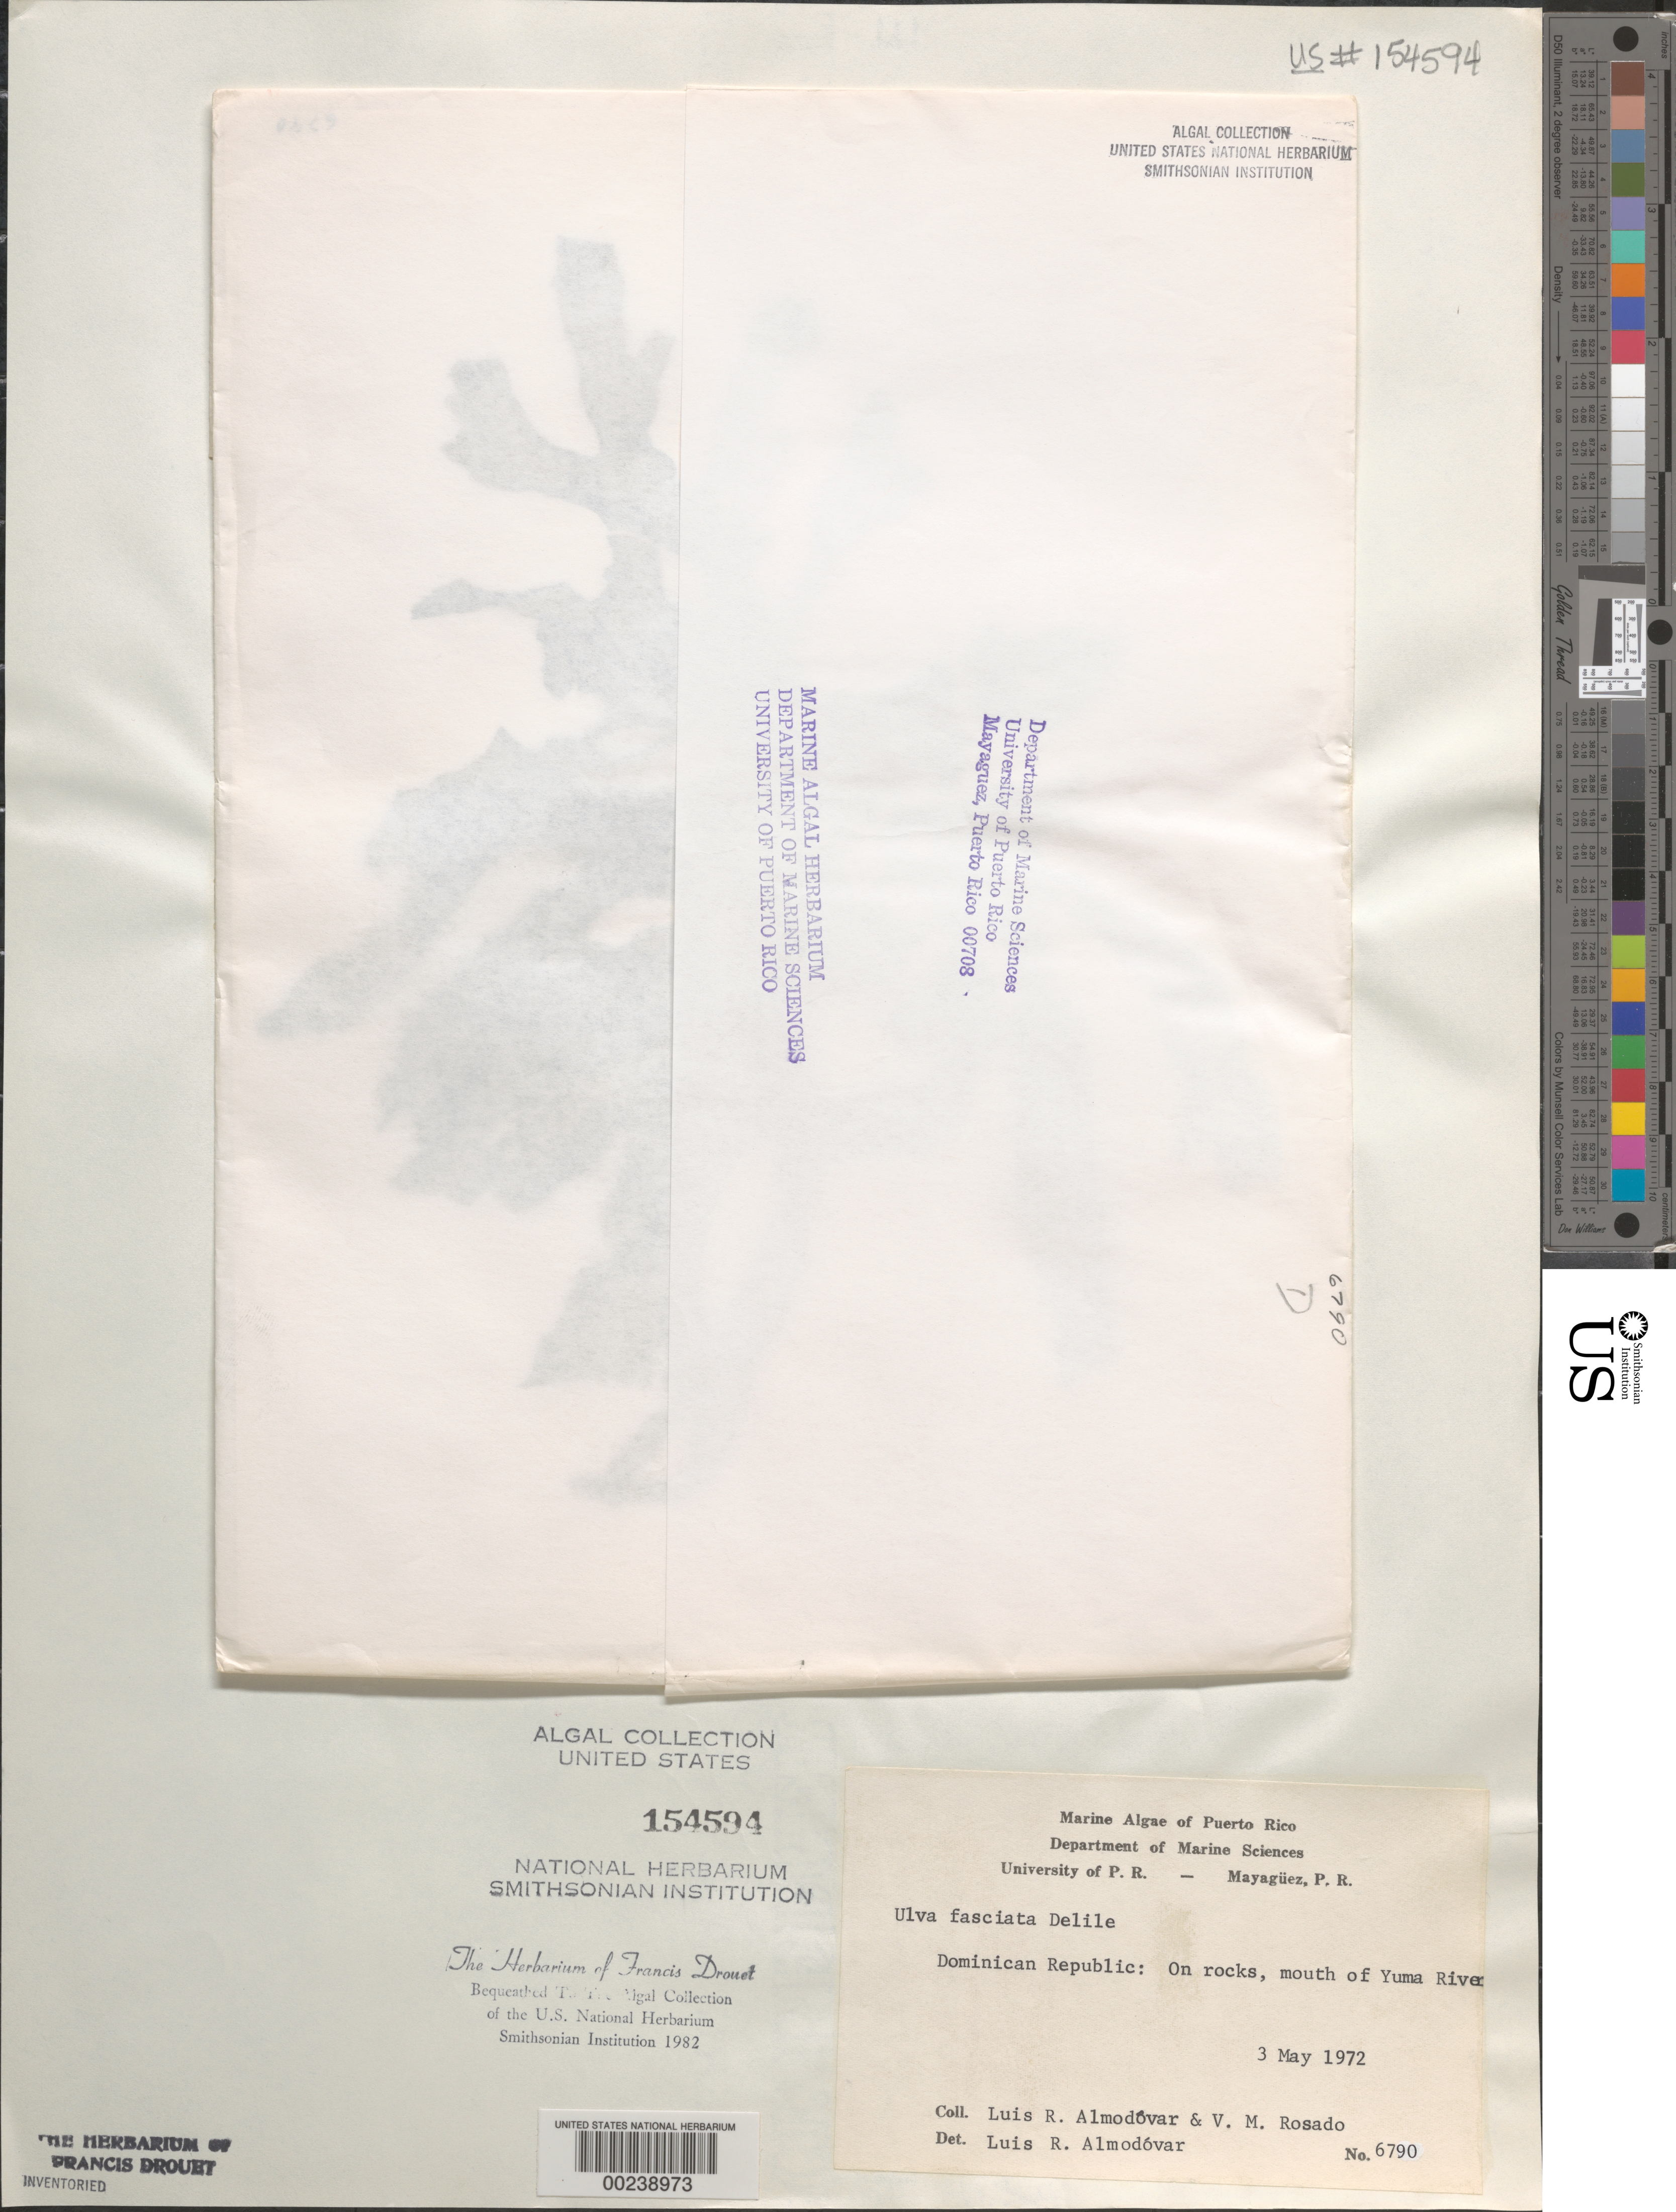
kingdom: Plantae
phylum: Chlorophyta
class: Ulvophyceae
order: Ulvales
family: Ulvaceae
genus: Ulva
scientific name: Ulva lactuca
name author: L.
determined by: Algae name updating Project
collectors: L. Almodovar & V. Rosado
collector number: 6790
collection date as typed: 03 May 1972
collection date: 1972-05-03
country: Dominican Republic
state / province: La Altagracía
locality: Yuma river mouth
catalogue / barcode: US 154594